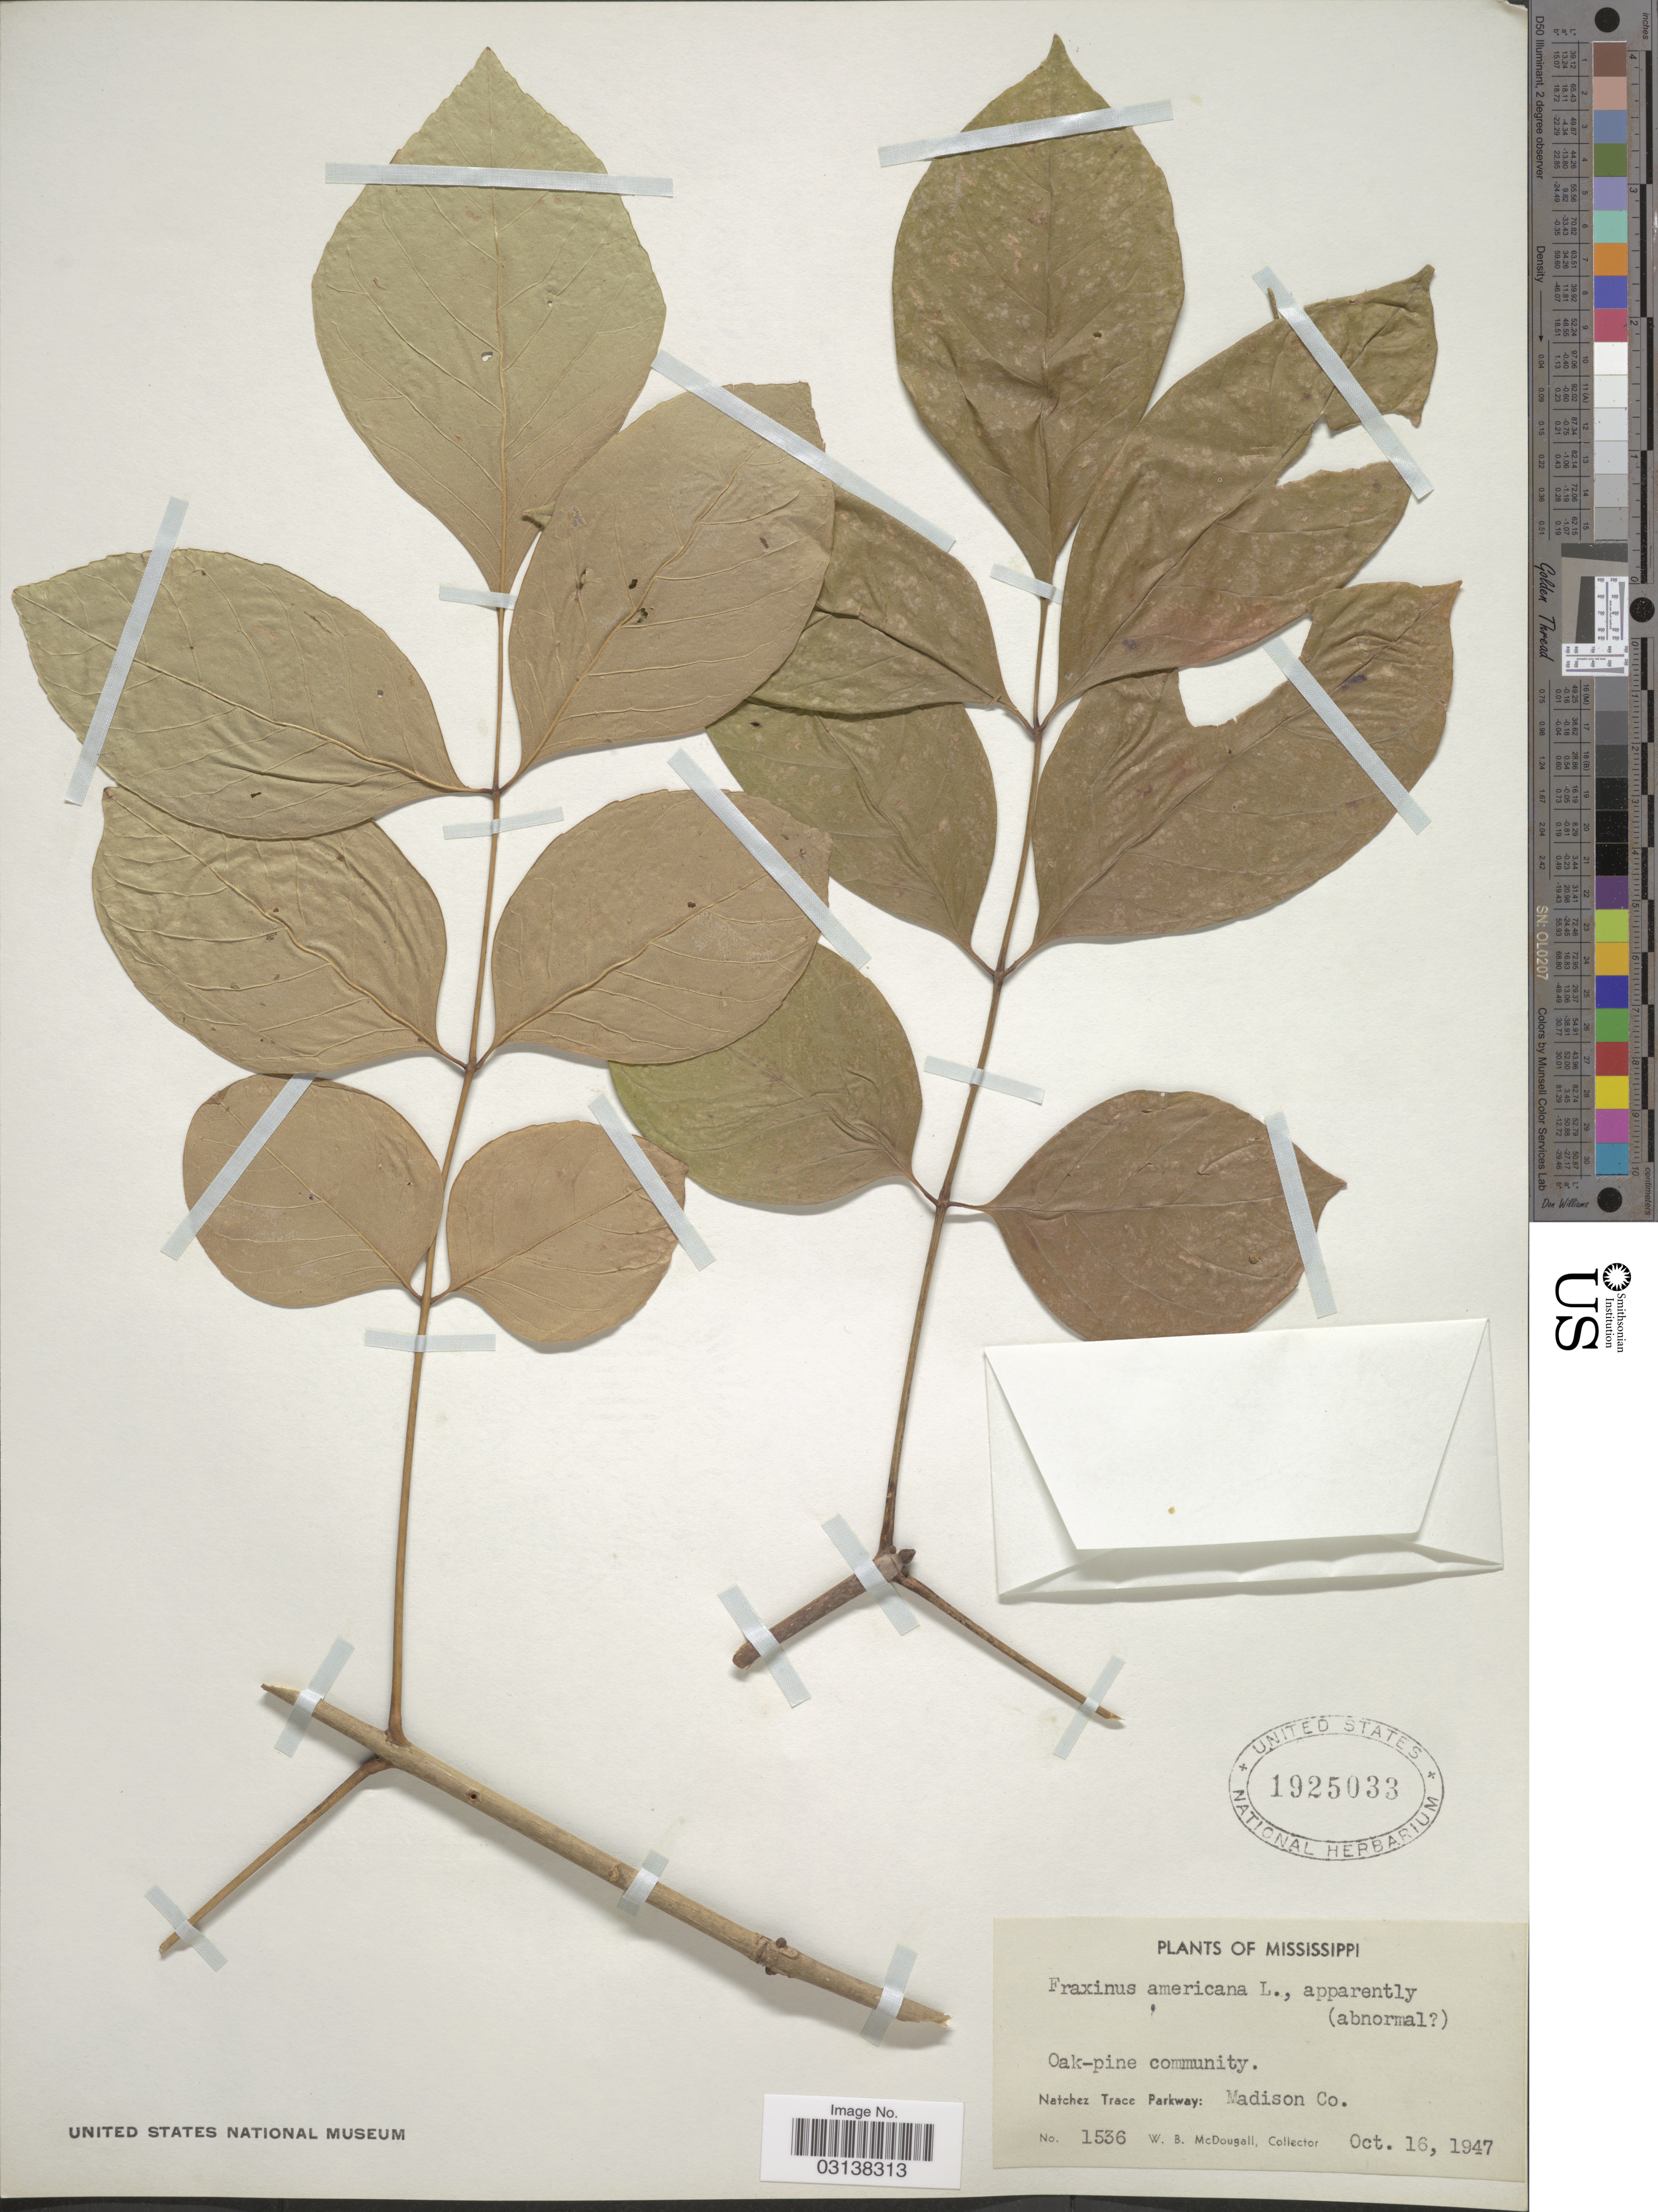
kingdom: Plantae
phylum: Tracheophyta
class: Magnoliopsida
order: Lamiales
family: Oleaceae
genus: Fraxinus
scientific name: Fraxinus americana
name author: L.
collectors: W. B. McDougall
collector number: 1536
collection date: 1947-10-16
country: United States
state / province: Mississippi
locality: Oak-pine community. Natchez Trace Parkway: Madison Co.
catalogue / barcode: US 1925033